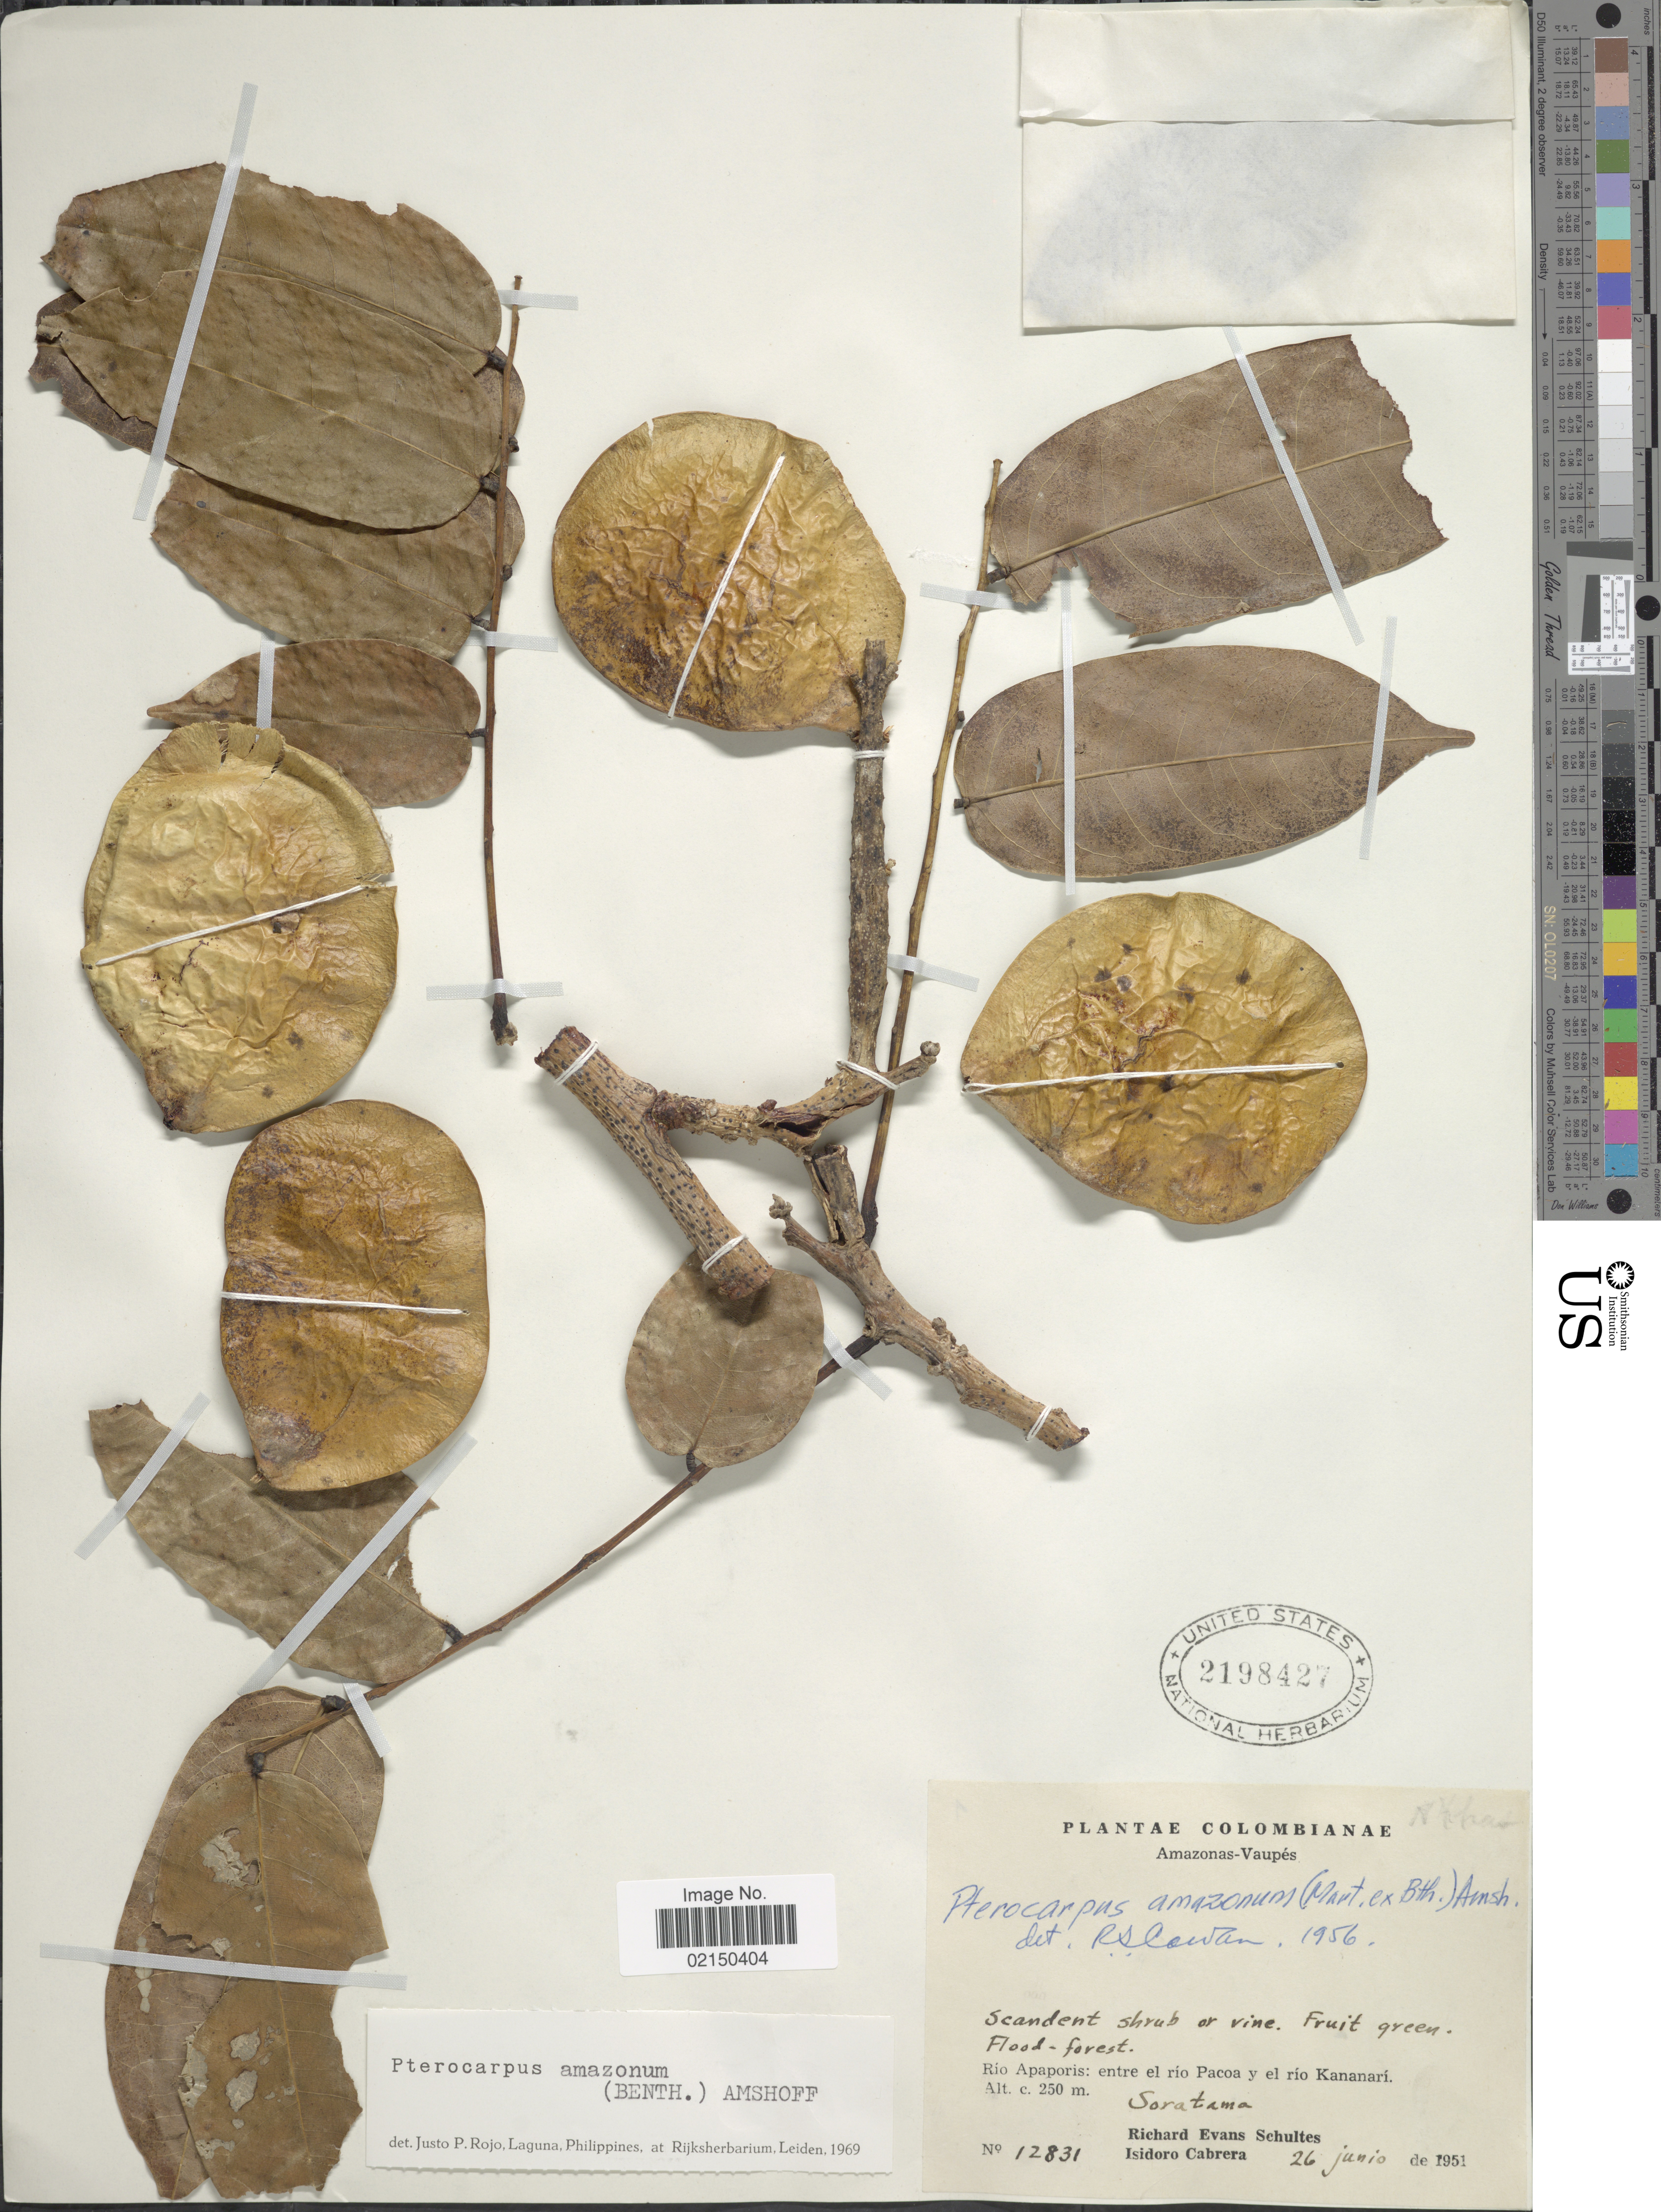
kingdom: Plantae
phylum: Tracheophyta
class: Magnoliopsida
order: Fabales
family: Fabaceae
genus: Pterocarpus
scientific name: Pterocarpus amazonum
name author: (Benth.) Amshoff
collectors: R. E. Schultes & I. Cabrera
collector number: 12831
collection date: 1951-06-26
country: Colombia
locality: Colombianae, Amazonas-Vaupes, Rio Apaporis: entre el rio Pacoa y el rio Kananari, Soratama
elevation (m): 250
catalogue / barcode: US 2198427